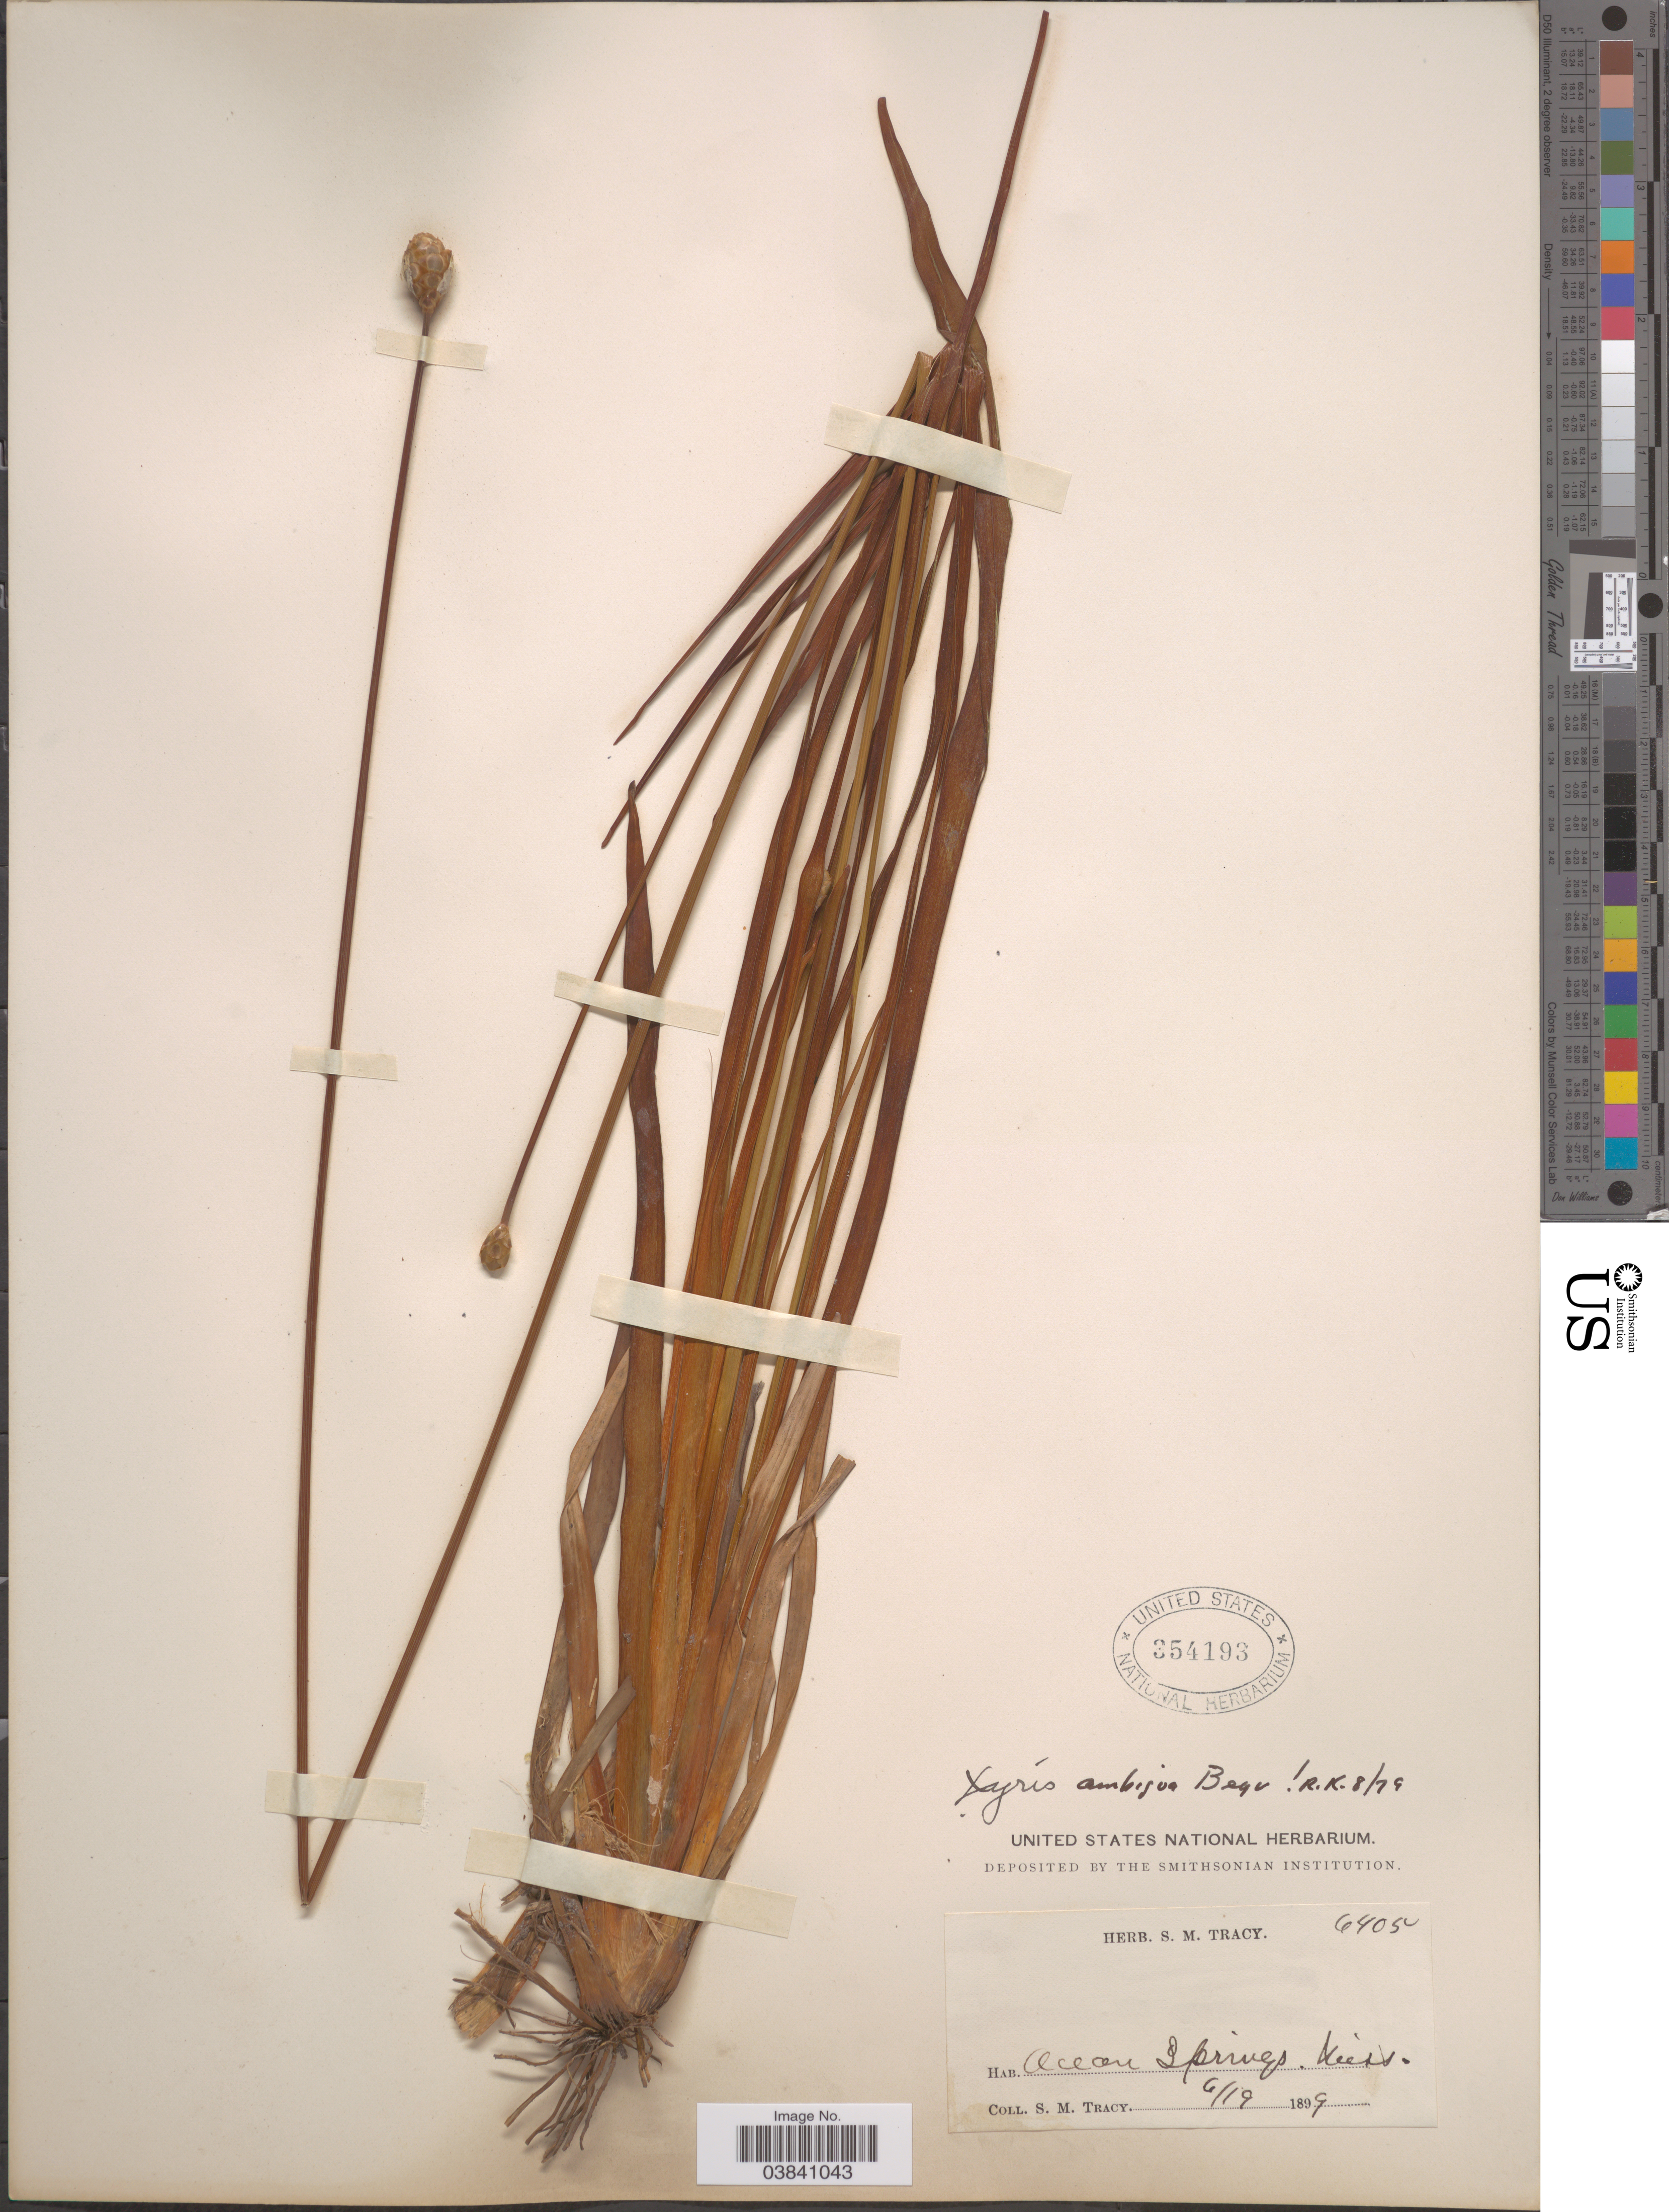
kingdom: Plantae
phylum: Tracheophyta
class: Liliopsida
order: Poales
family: Xyridaceae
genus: Xyris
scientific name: Xyris ambigua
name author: Beyr. ex Kunth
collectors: S. M. Tracy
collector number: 6405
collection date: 1899-06-19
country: United States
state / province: Mississippi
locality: Ocean Springs.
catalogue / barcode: US 354193